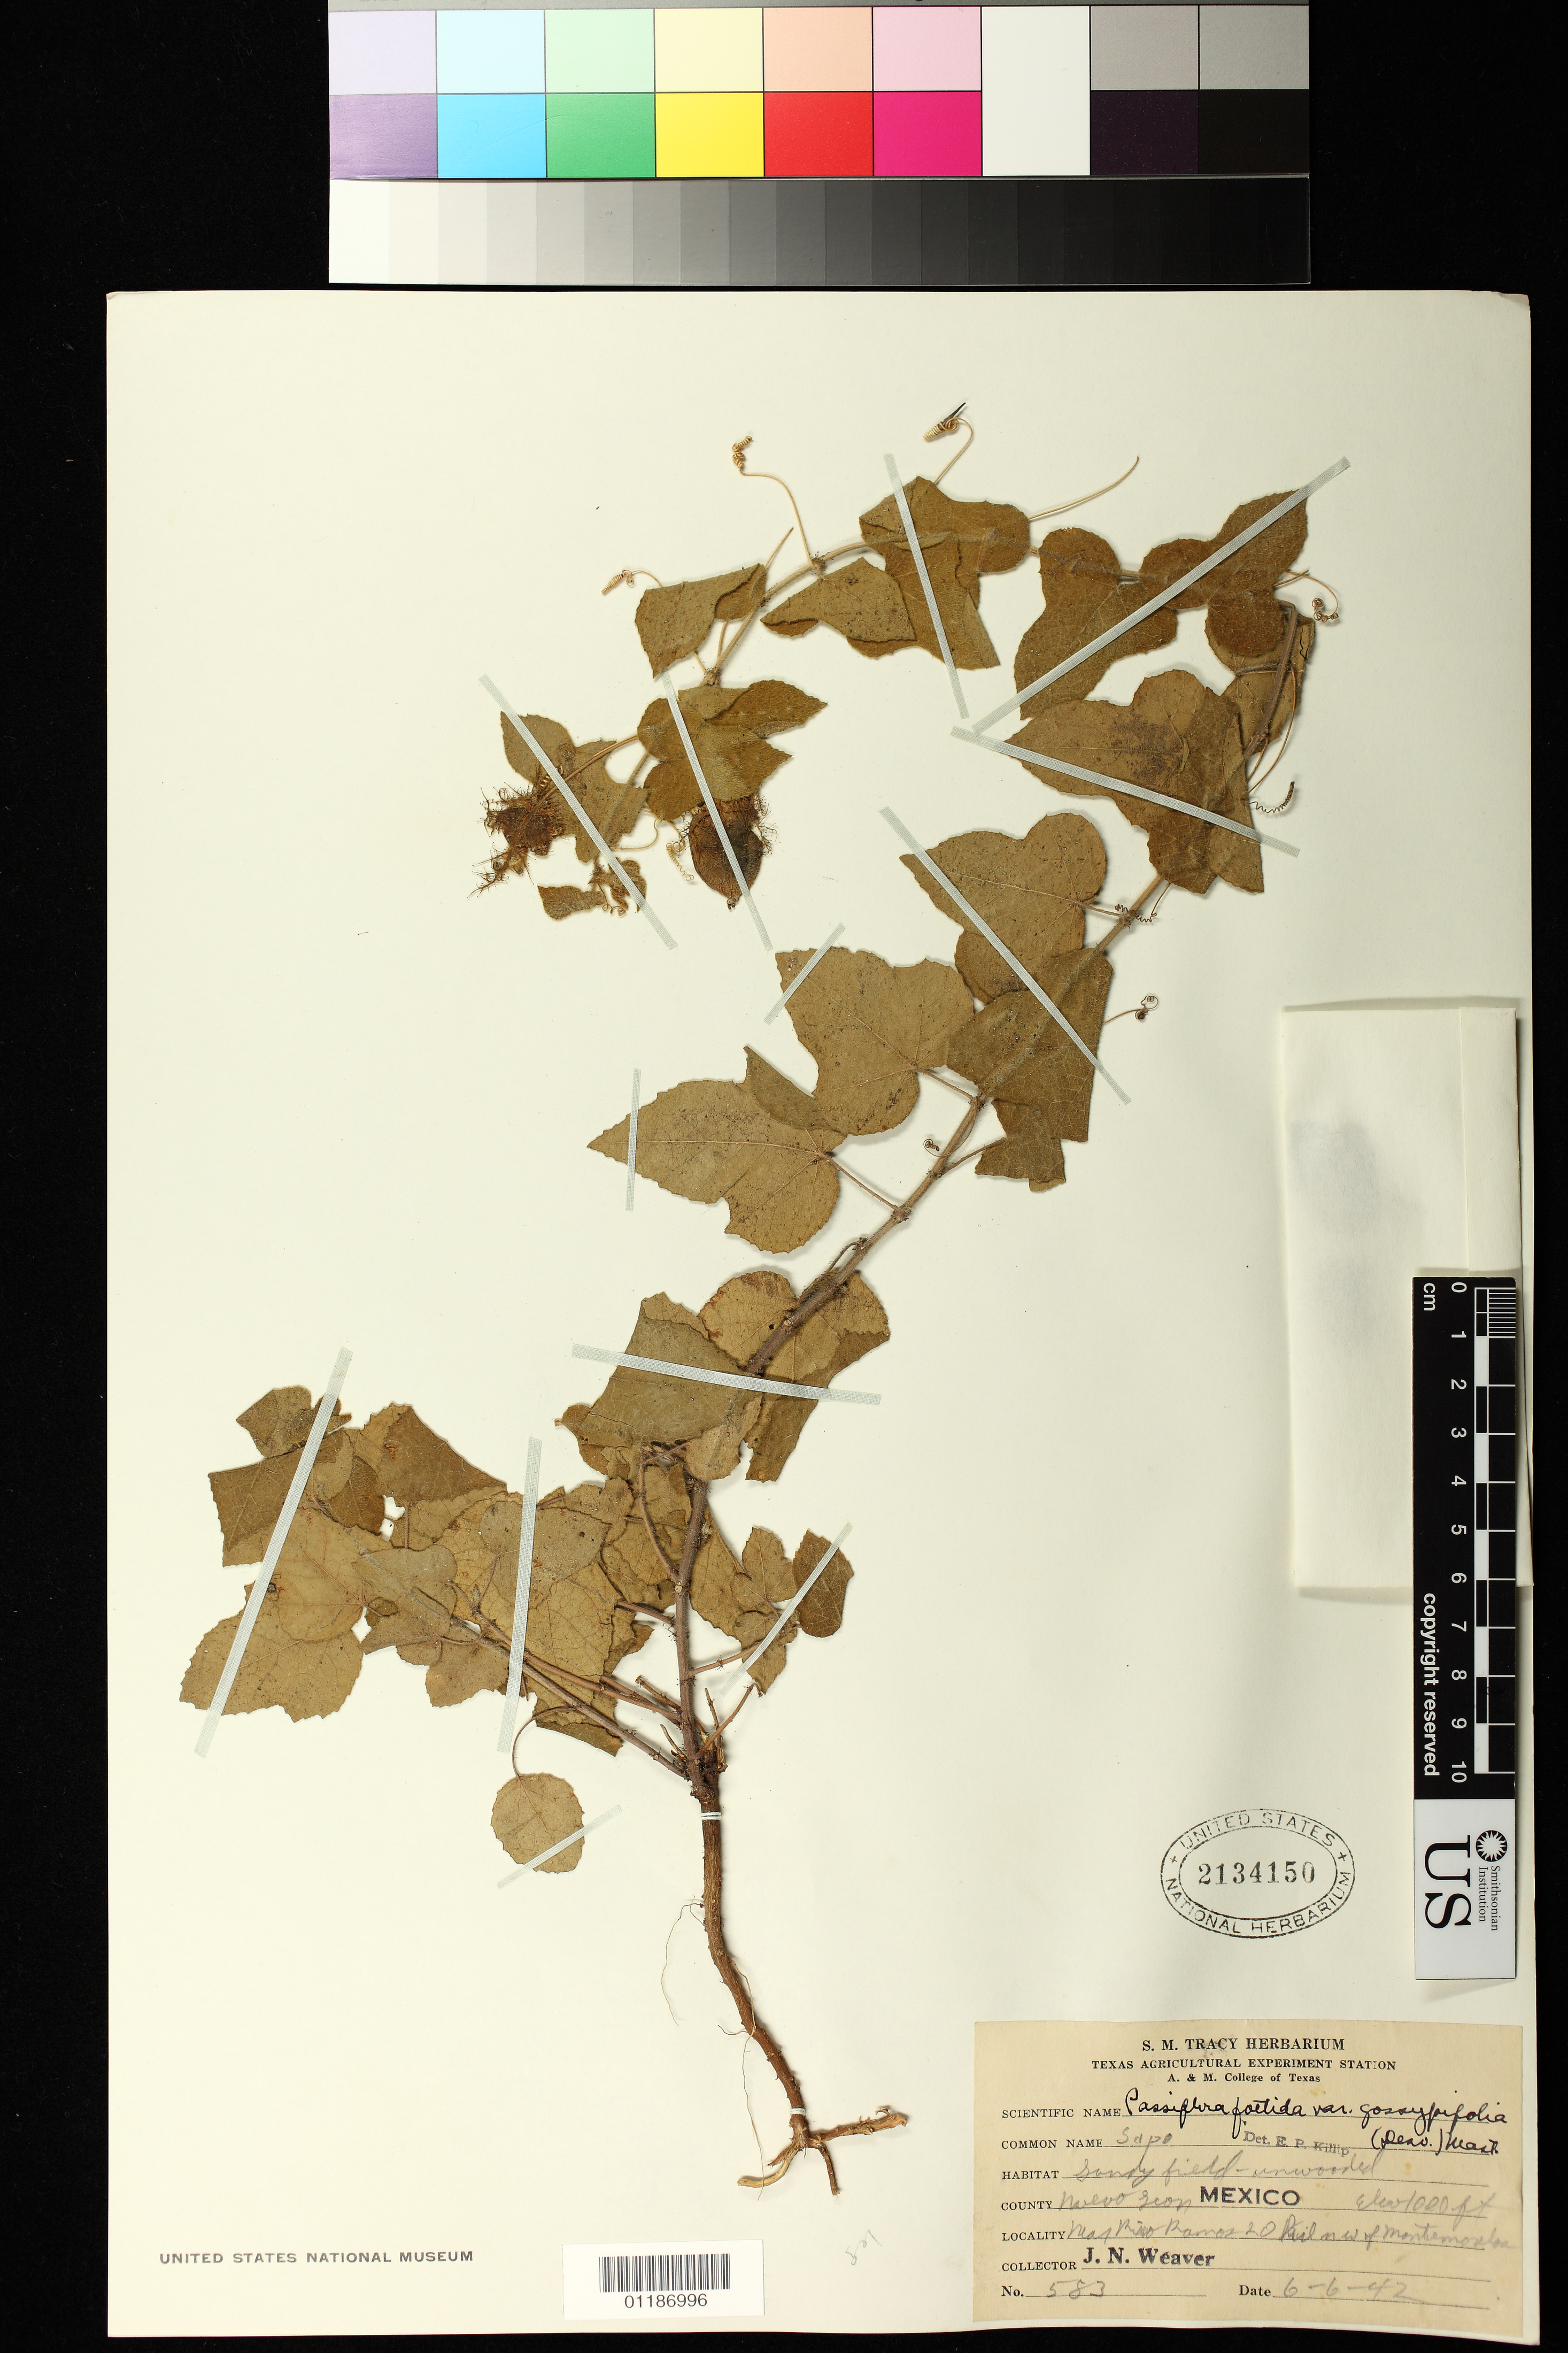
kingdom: Plantae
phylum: Tracheophyta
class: Magnoliopsida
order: Malpighiales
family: Passifloraceae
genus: Passiflora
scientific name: Passiflora foetida var. gossypiifolia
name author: (Desv.) Mast.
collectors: J. N. Weaver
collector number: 583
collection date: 1942-06-06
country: Mexico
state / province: Nuevo León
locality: Near Rio Ramos 20 km NW of Montemorelos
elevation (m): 305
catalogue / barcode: US 2134150